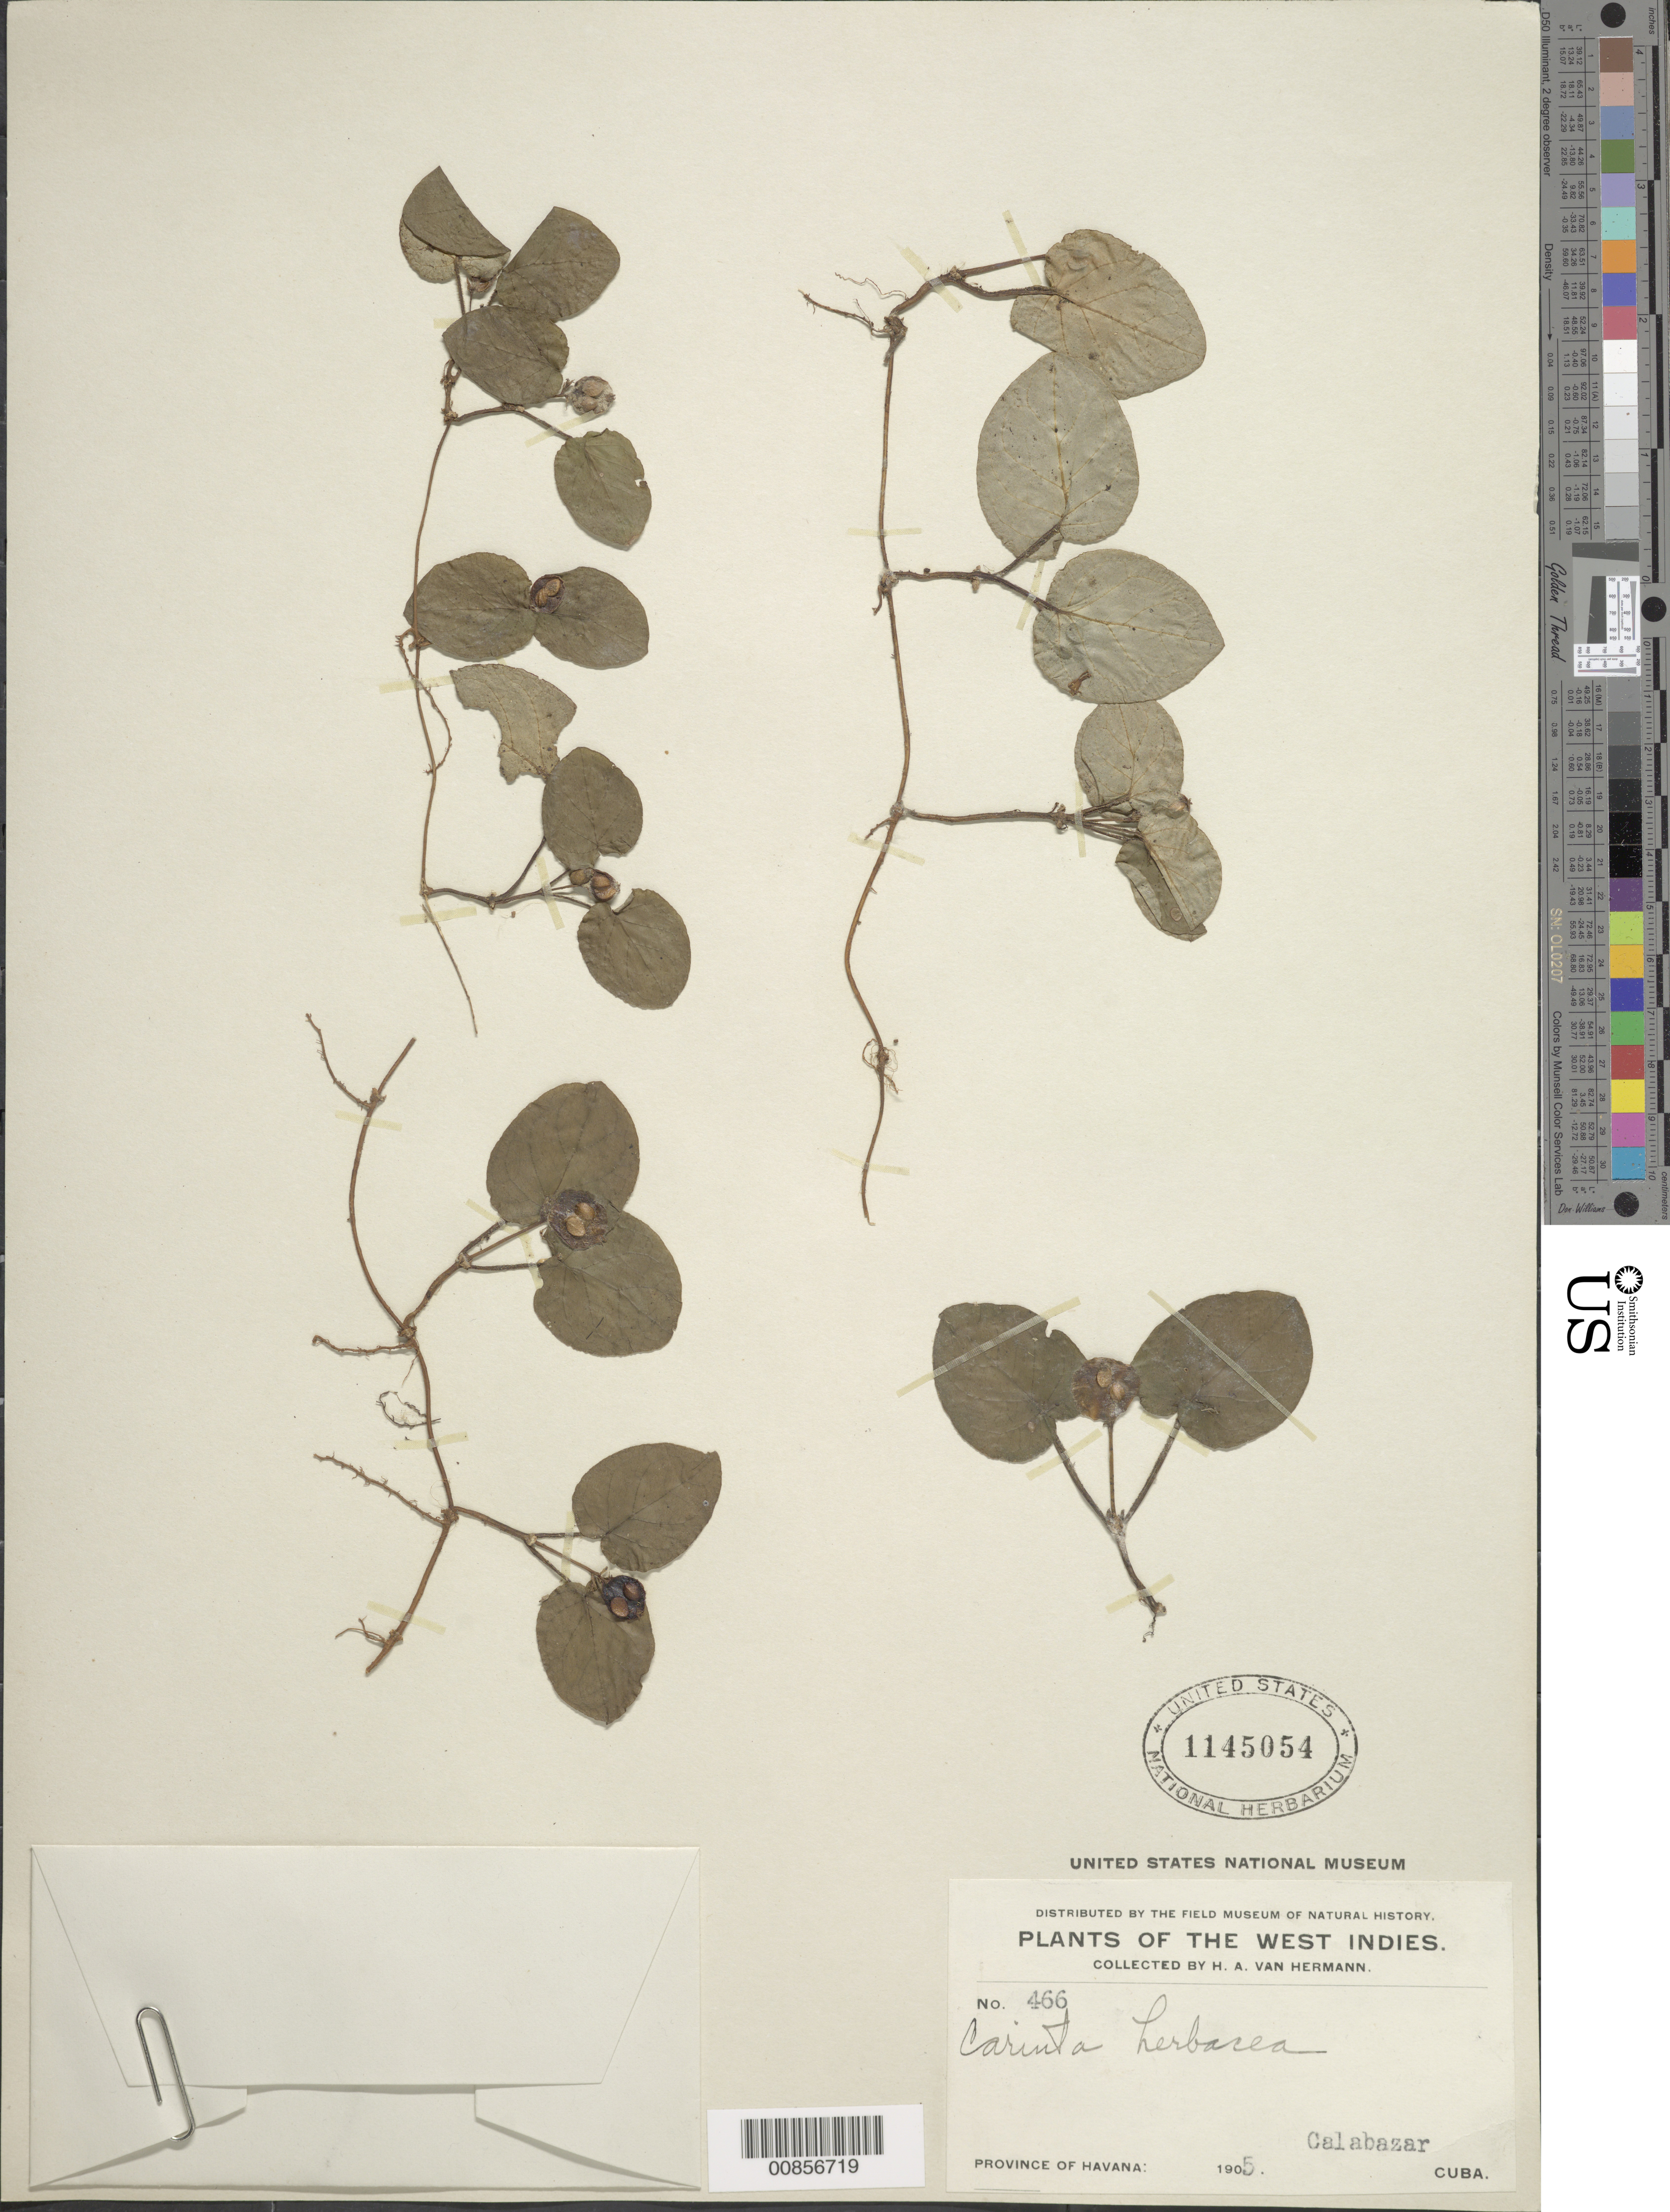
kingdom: Plantae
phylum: Tracheophyta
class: Magnoliopsida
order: Gentianales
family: Rubiaceae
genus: Geophila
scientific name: Geophila repens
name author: (L.) I.M. Johnst.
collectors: H. A. Van Hermann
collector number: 466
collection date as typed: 1905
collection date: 1905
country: Cuba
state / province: La Habana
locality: Calabazar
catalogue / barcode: US 1145054